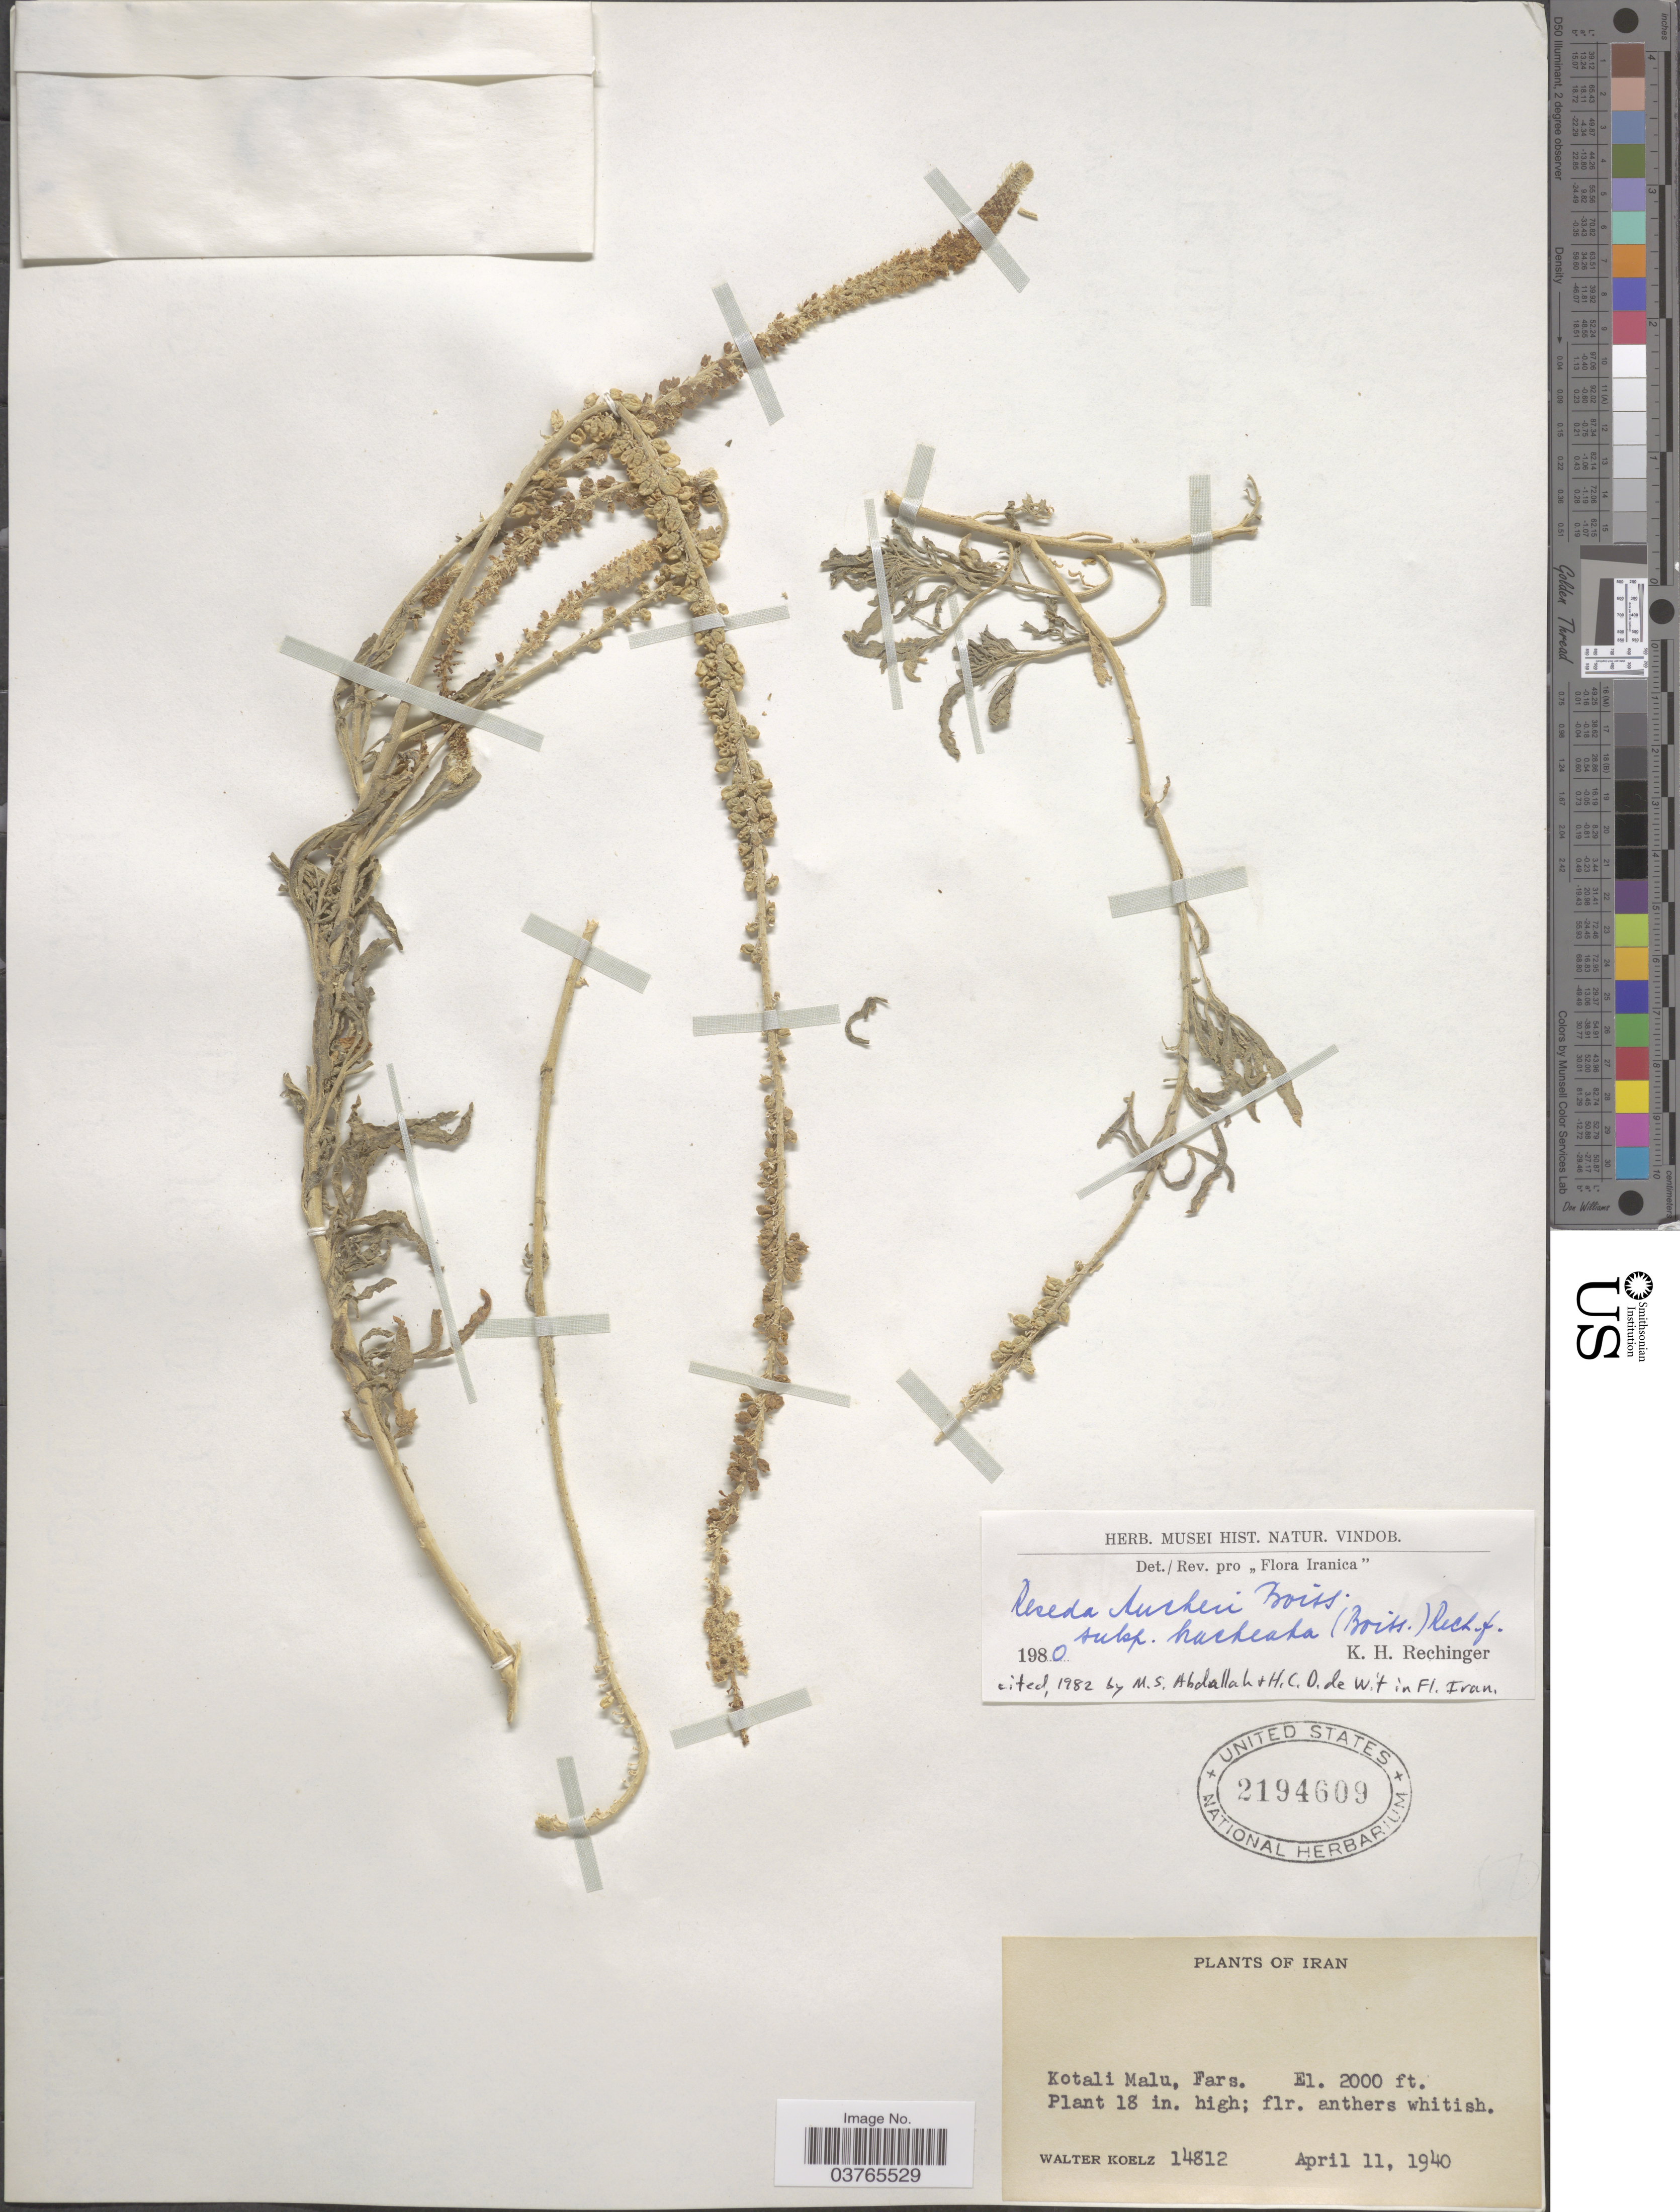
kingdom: Plantae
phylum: Tracheophyta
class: Magnoliopsida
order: Brassicales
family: Resedaceae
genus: Reseda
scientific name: Reseda aucheri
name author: Boiss.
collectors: W. N. Koelz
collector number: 14812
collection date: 1940-04-11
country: Iran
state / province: Fars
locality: Kotali Malu.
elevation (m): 610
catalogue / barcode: US 2194609